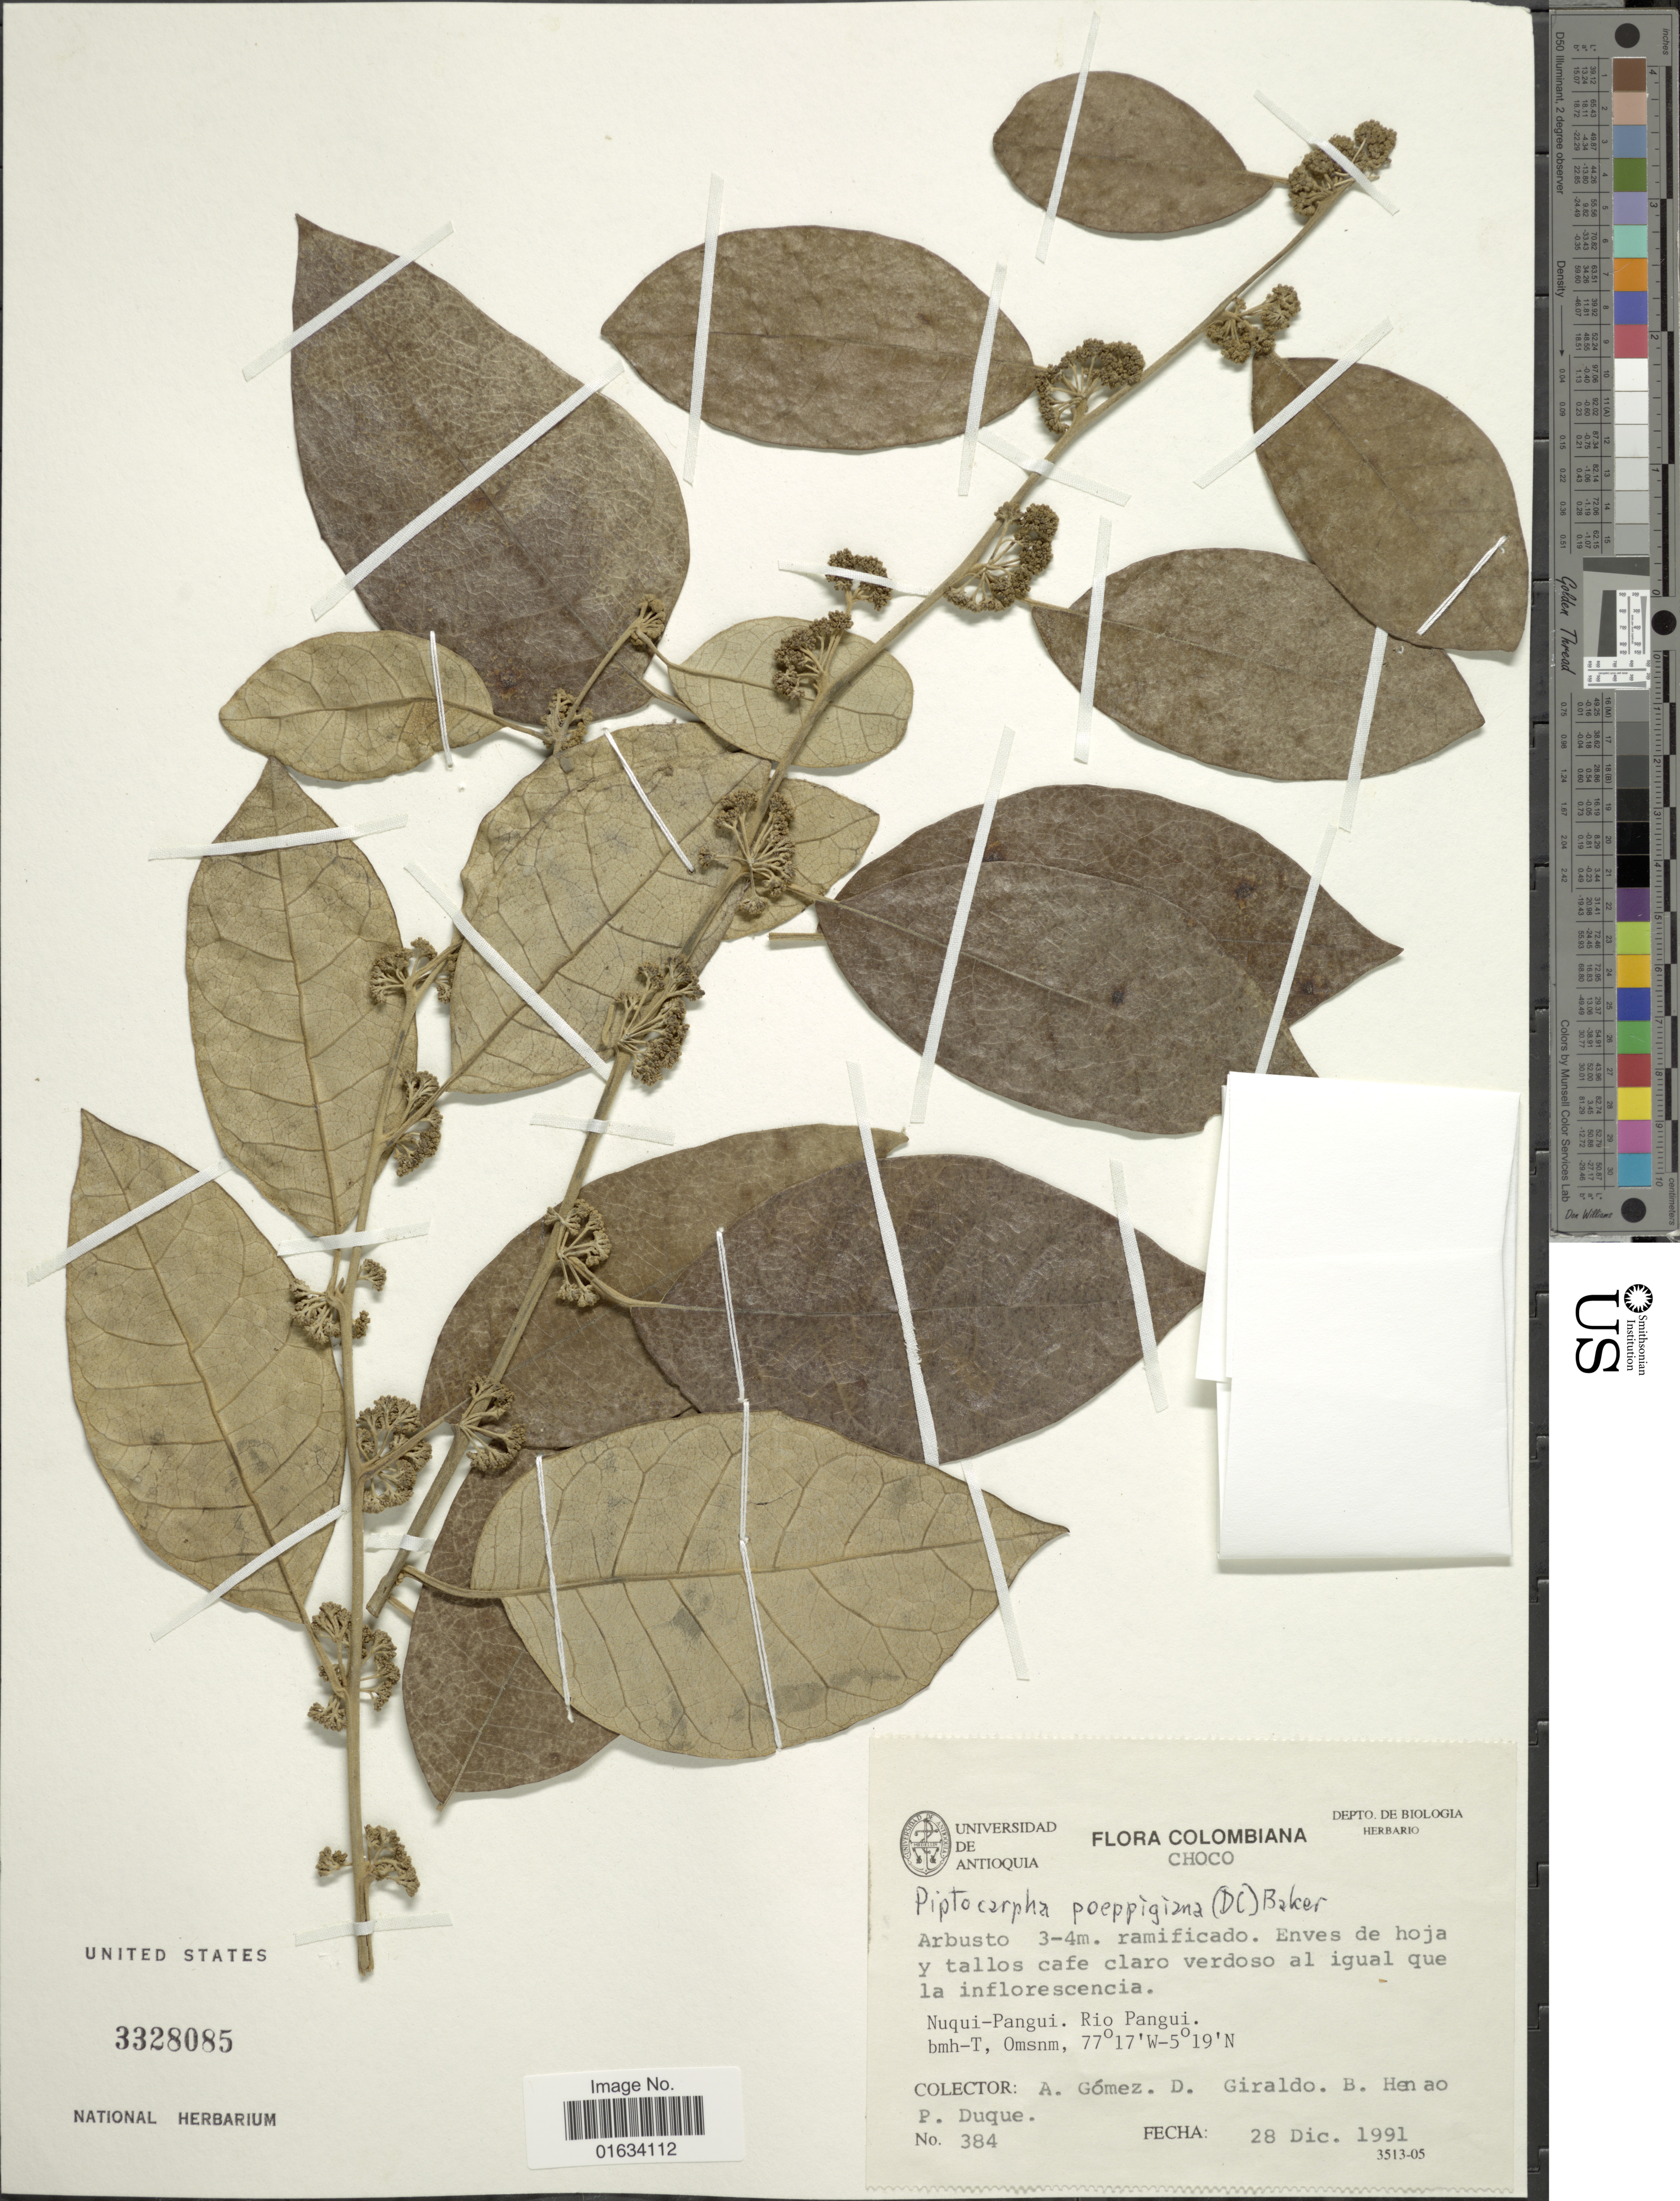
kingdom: Plantae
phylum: Tracheophyta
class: Magnoliopsida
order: Asterales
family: Asteraceae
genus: Piptocarpha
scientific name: Piptocarpha poeppigiana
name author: (DC.) Baker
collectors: A. Gómez, D. Giraldo, B. Henao & P. Duque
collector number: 384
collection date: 1991-12-28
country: Colombia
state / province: Chocó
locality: Colombia. Chocó. Nuqui-Pangui. Rio Pangui. bmh-T,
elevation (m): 0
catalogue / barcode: US 3328085